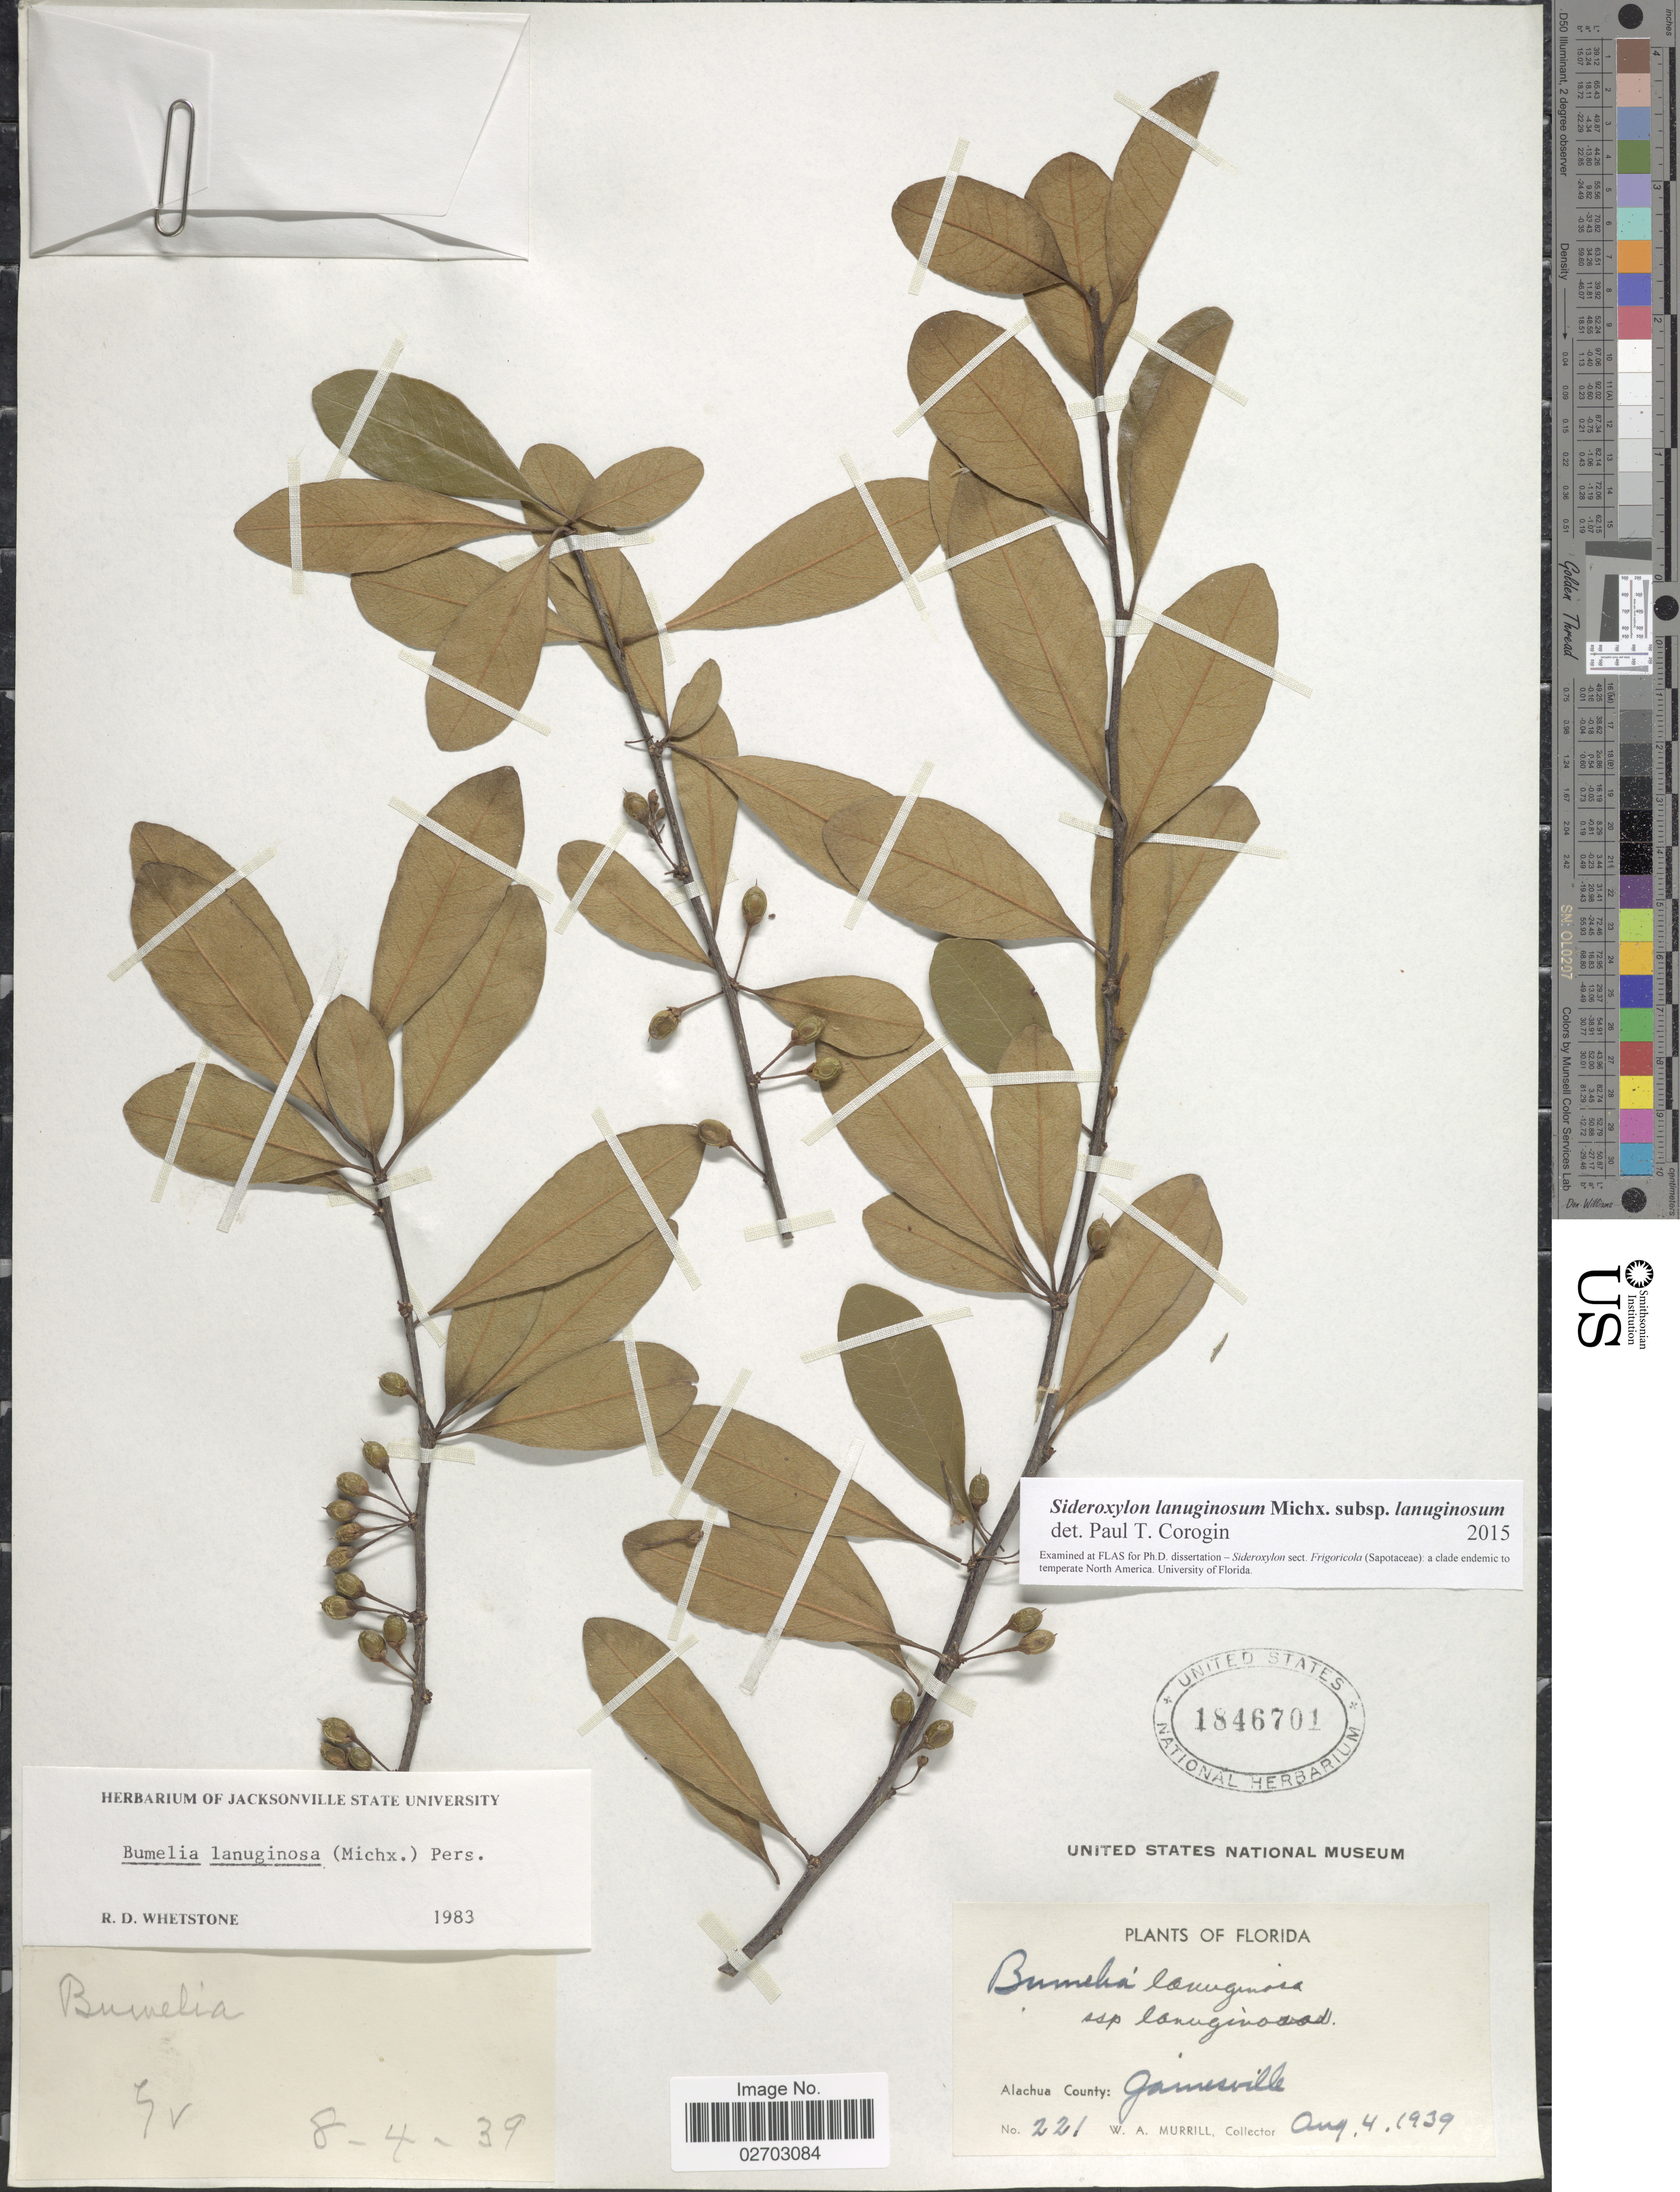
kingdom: Plantae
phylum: Tracheophyta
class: Magnoliopsida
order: Ericales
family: Sapotaceae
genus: Sideroxylon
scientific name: Sideroxylon lanuginosum subsp. lanuginosum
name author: Michx.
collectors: W. A. Murrill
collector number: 221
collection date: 1939-08-04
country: United States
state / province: Florida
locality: Alachua County: Gainesville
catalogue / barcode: US 1846701